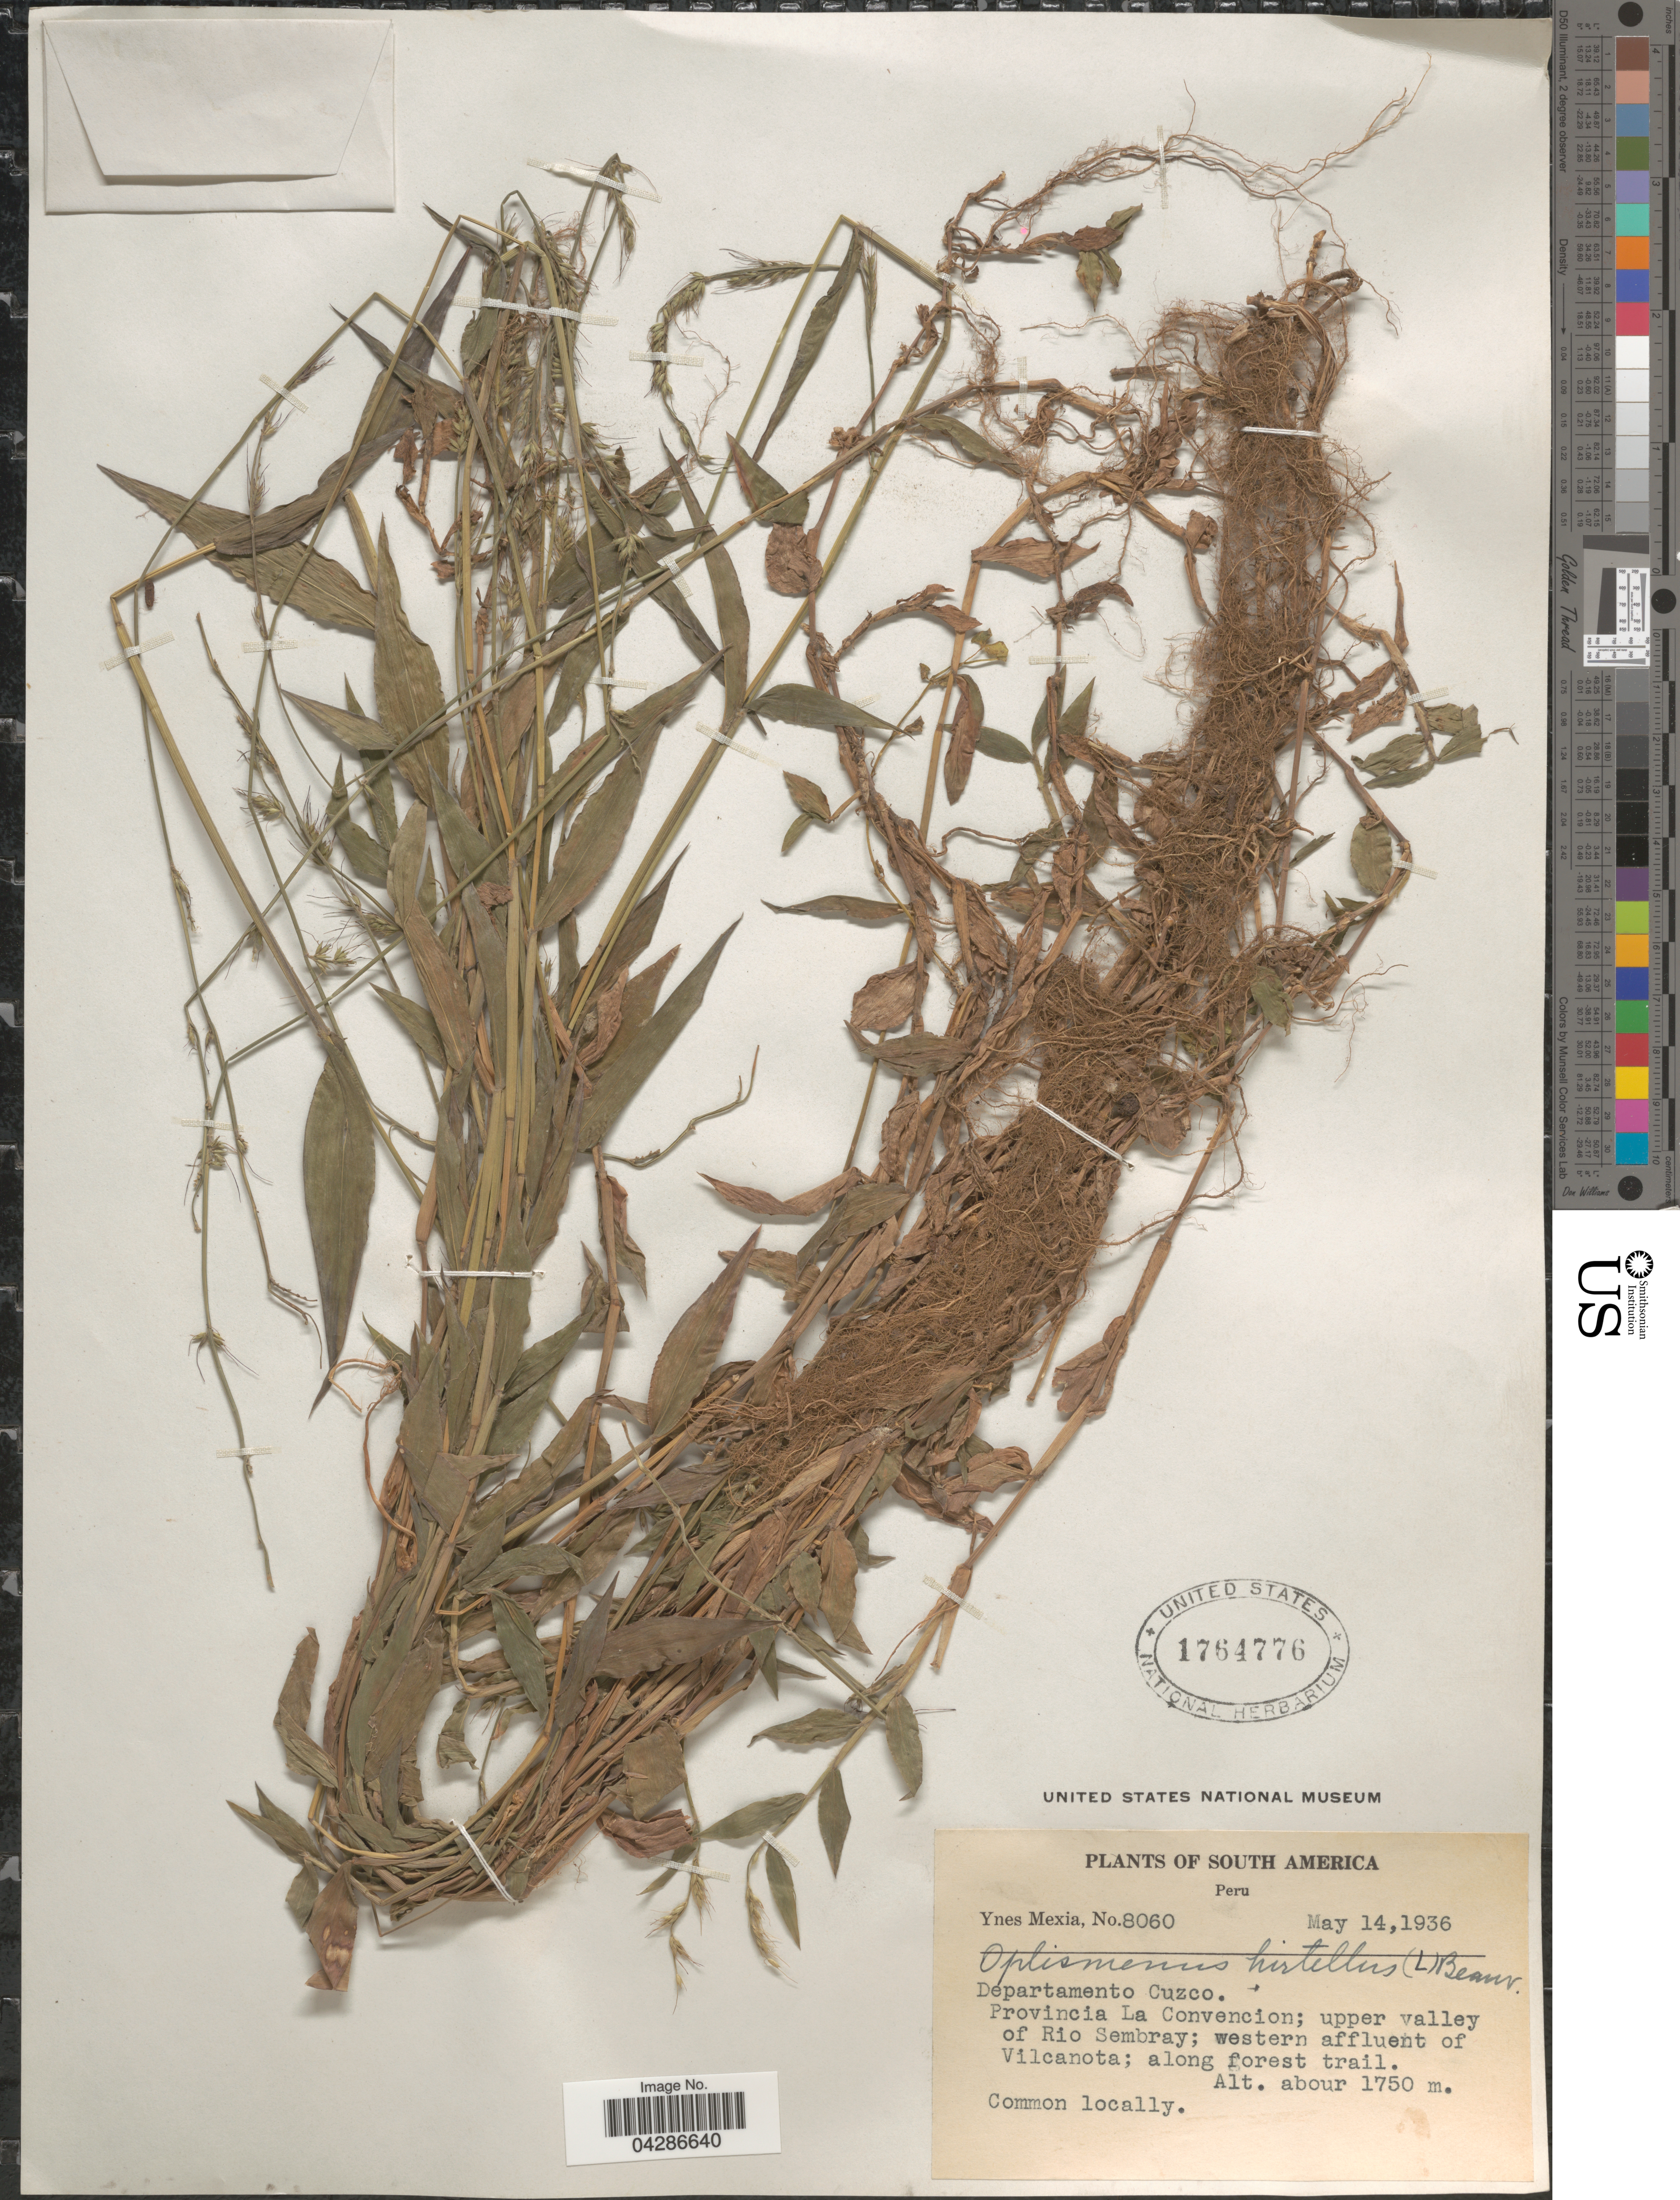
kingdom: Plantae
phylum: Tracheophyta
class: Liliopsida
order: Poales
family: Poaceae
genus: Oplismenus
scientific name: Oplismenus hirtellus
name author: (L.) P. Beauv.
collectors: Y. Mexia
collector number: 8060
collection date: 1936-05-14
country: Peru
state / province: Cusco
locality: Departamento Cuzco. provincia la Convencion; upper valley of Rio Sembray; western affluent of Vilcanota; along forest trail.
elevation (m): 1750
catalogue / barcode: US 1764776